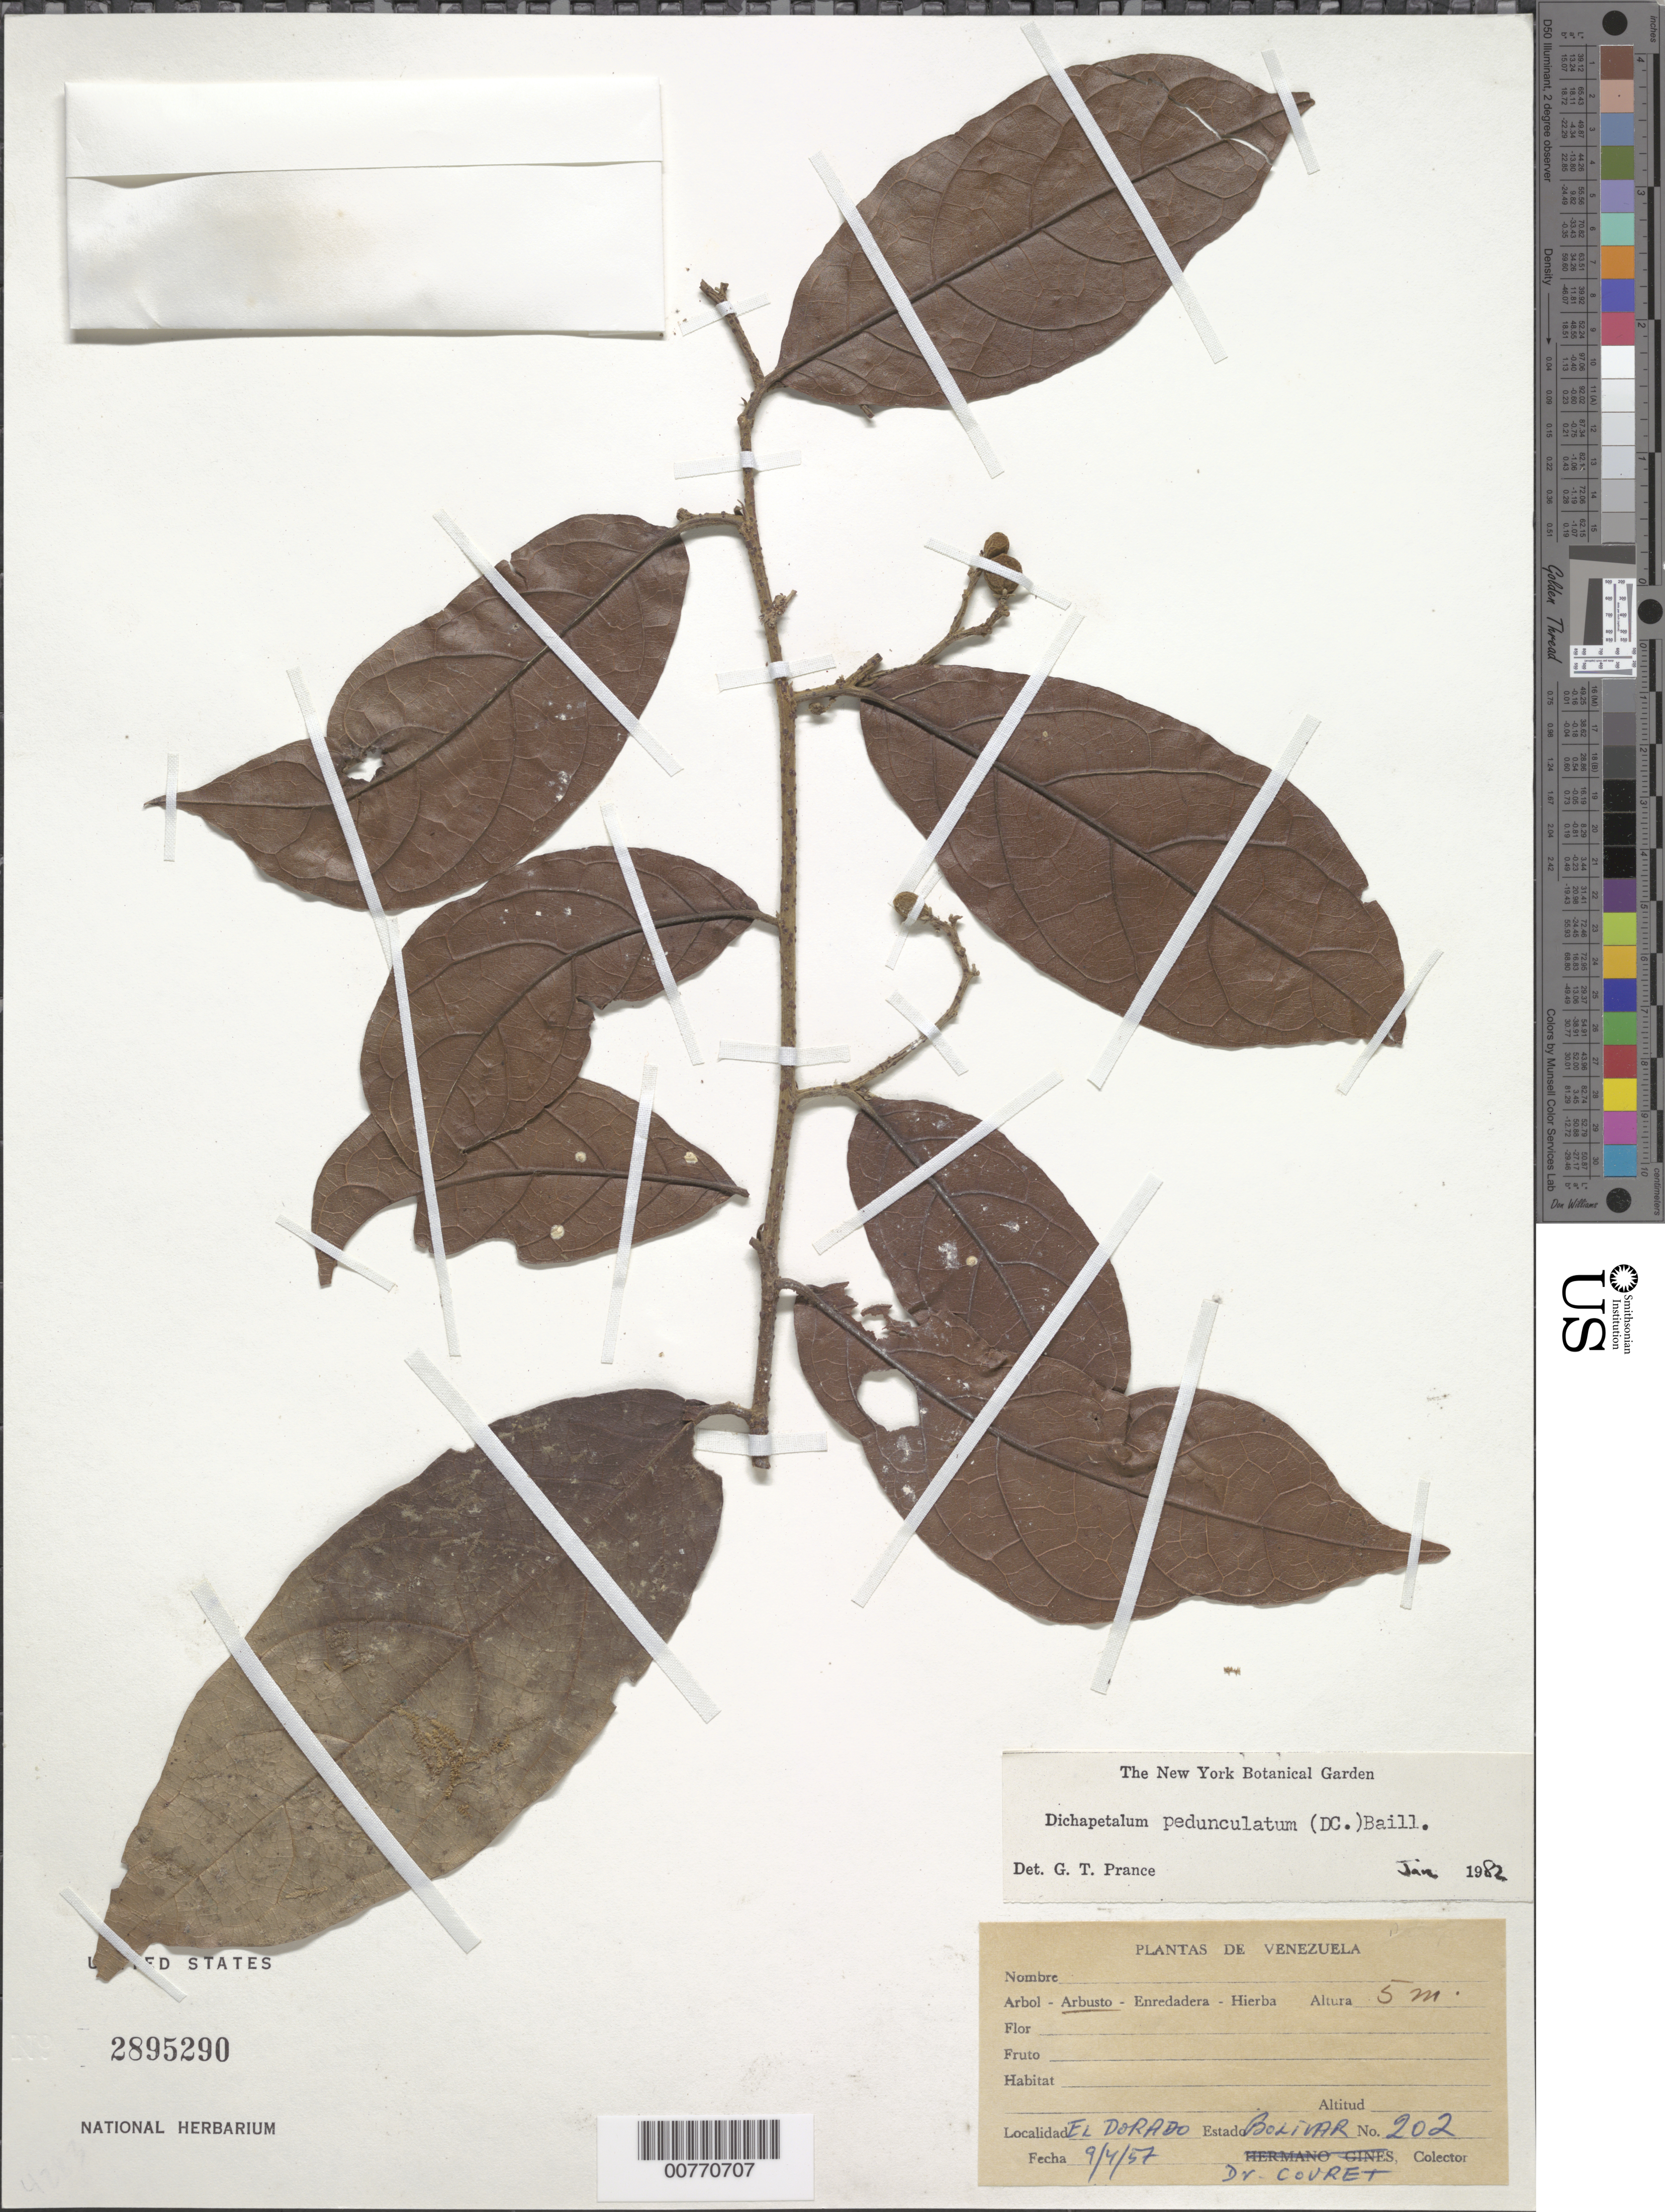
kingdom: Plantae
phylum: Tracheophyta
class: Magnoliopsida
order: Malpighiales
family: Dichapetalaceae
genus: Dichapetalum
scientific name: Dichapetalum pedunculatum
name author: (DC.) Baill.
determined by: Prance, G. T.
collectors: -. Couret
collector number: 202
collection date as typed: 9-Apr-57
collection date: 1957-04-09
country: Venezuela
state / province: Bolívar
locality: El Dorado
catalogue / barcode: US 2895290